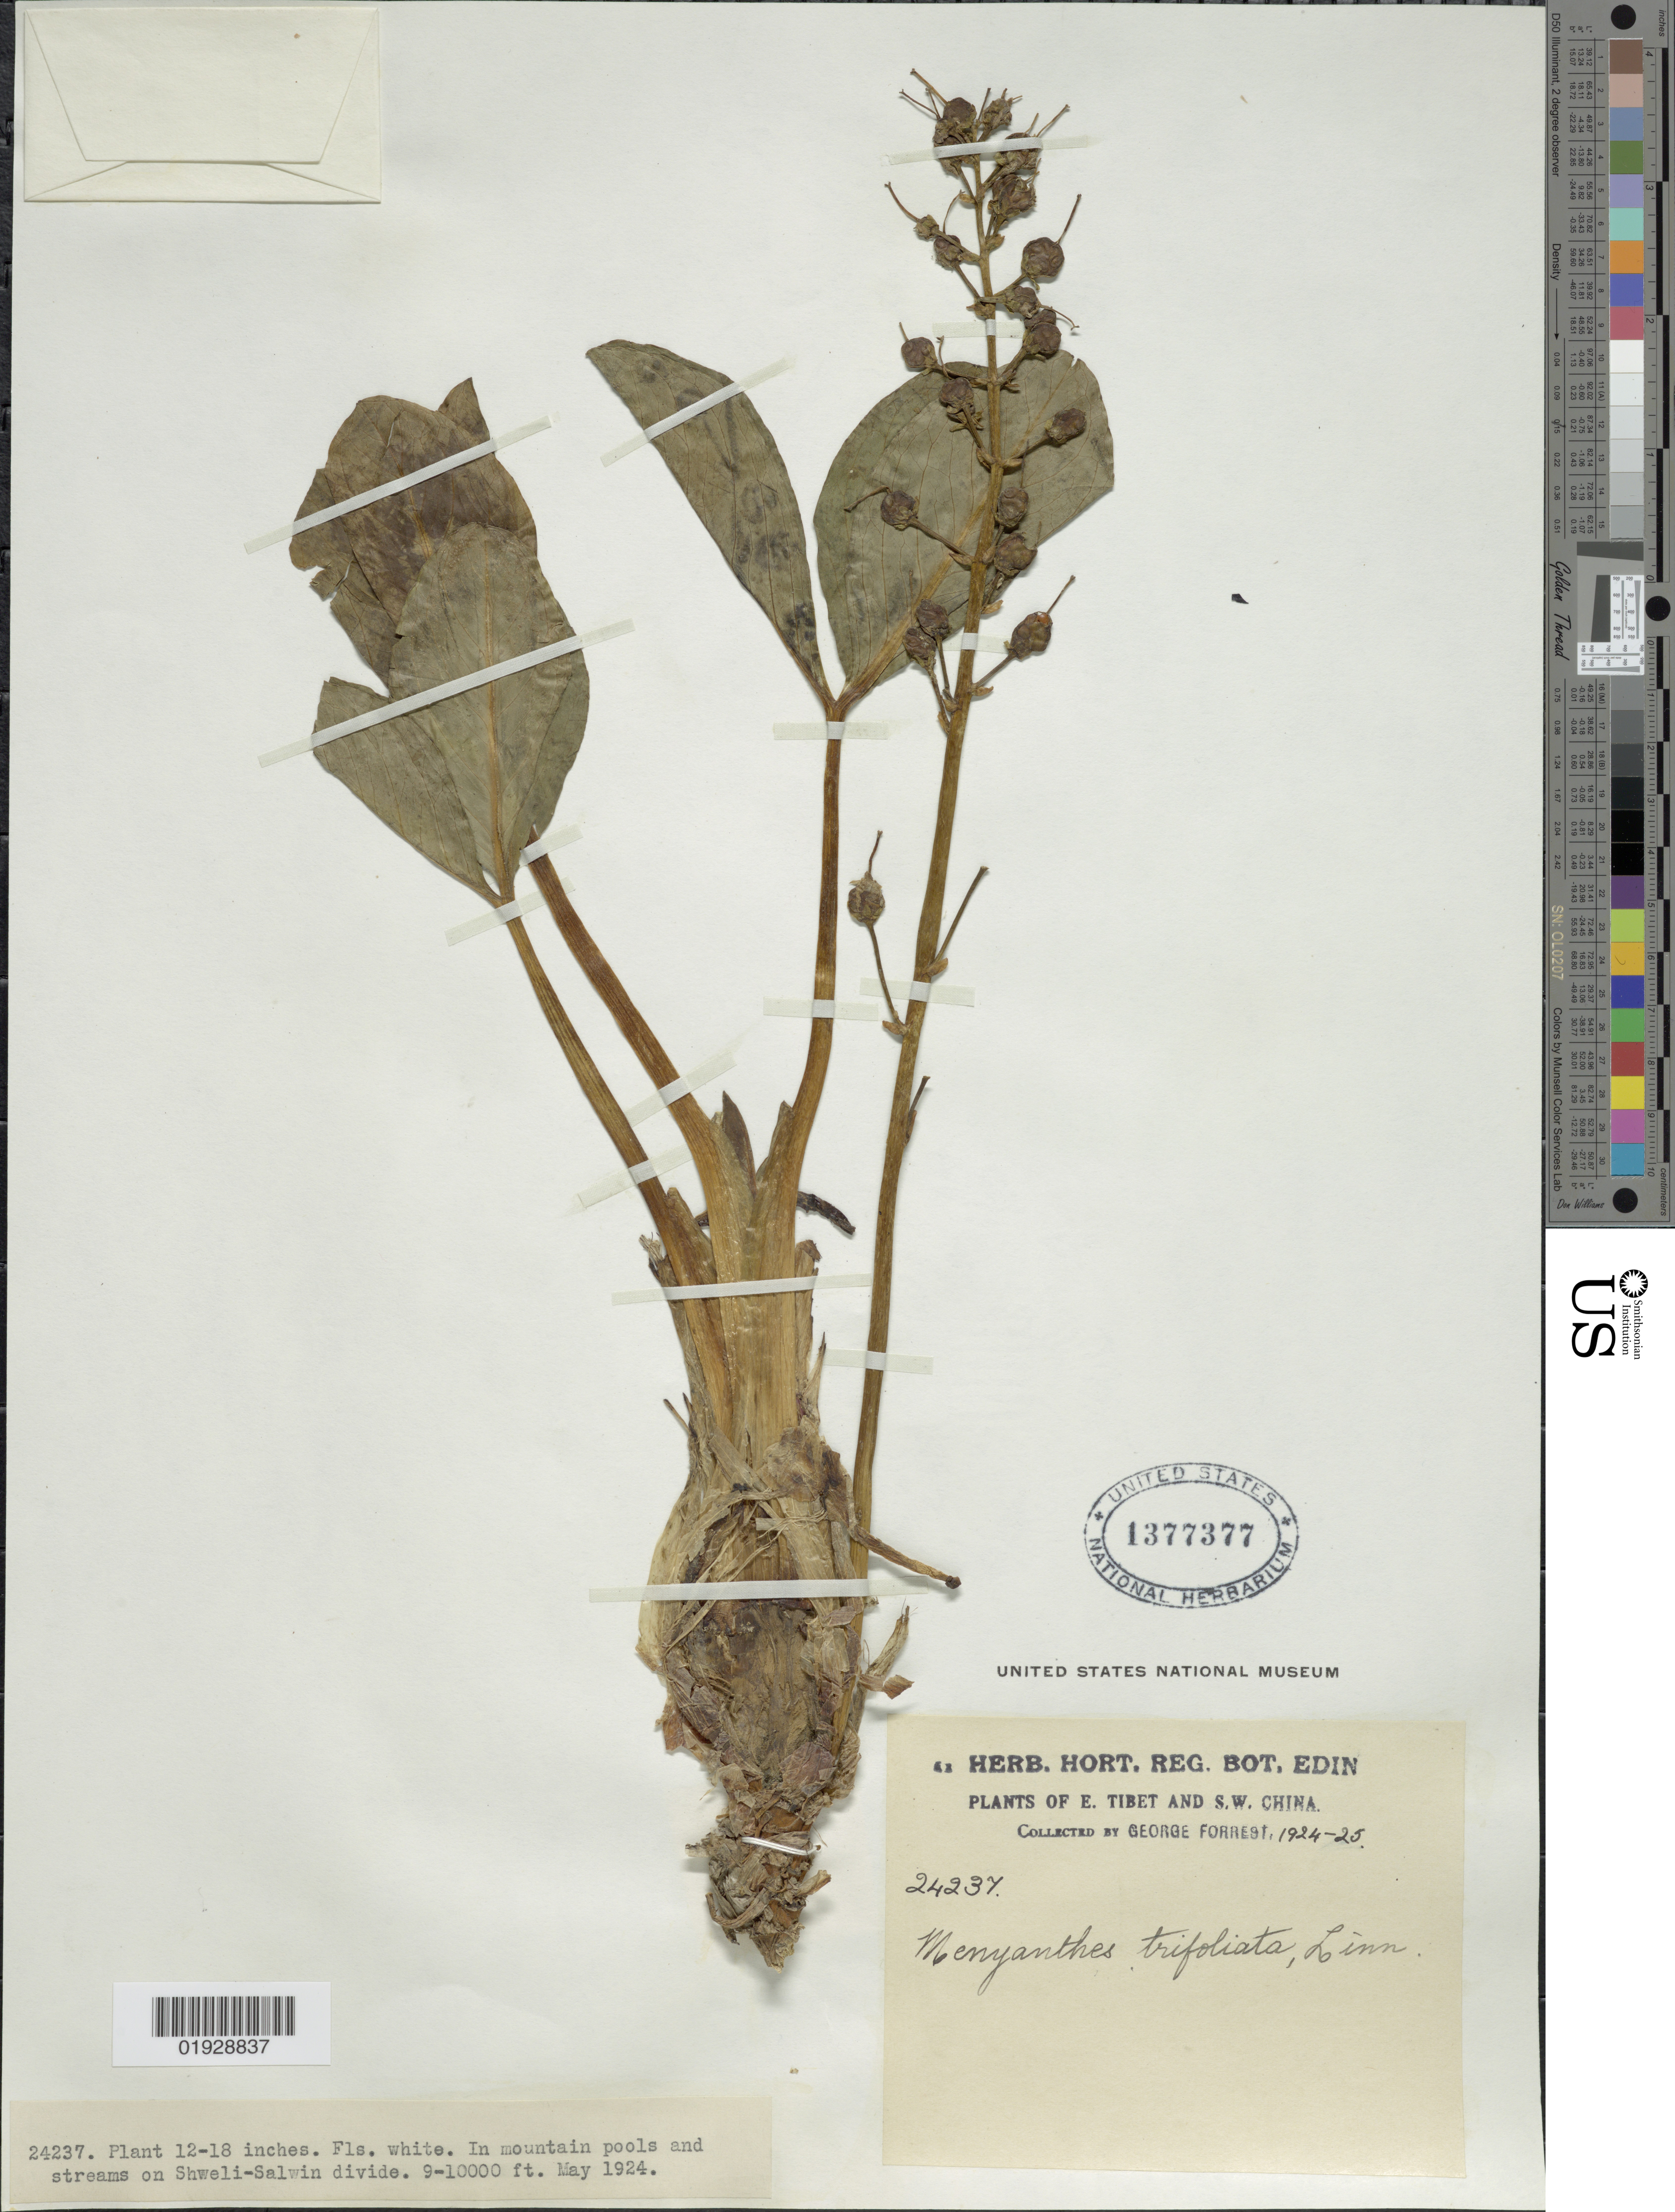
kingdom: Plantae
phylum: Tracheophyta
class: Magnoliopsida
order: Asterales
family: Menyanthaceae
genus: Menyanthes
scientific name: Menyanthes trifoliata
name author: L.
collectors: G. Forrest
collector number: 24237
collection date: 1924-05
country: China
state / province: Xizang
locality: E. Tibet and S.W. China, In mountain pools and streams on Shweli-Salwin divide.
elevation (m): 2743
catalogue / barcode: US 1377377